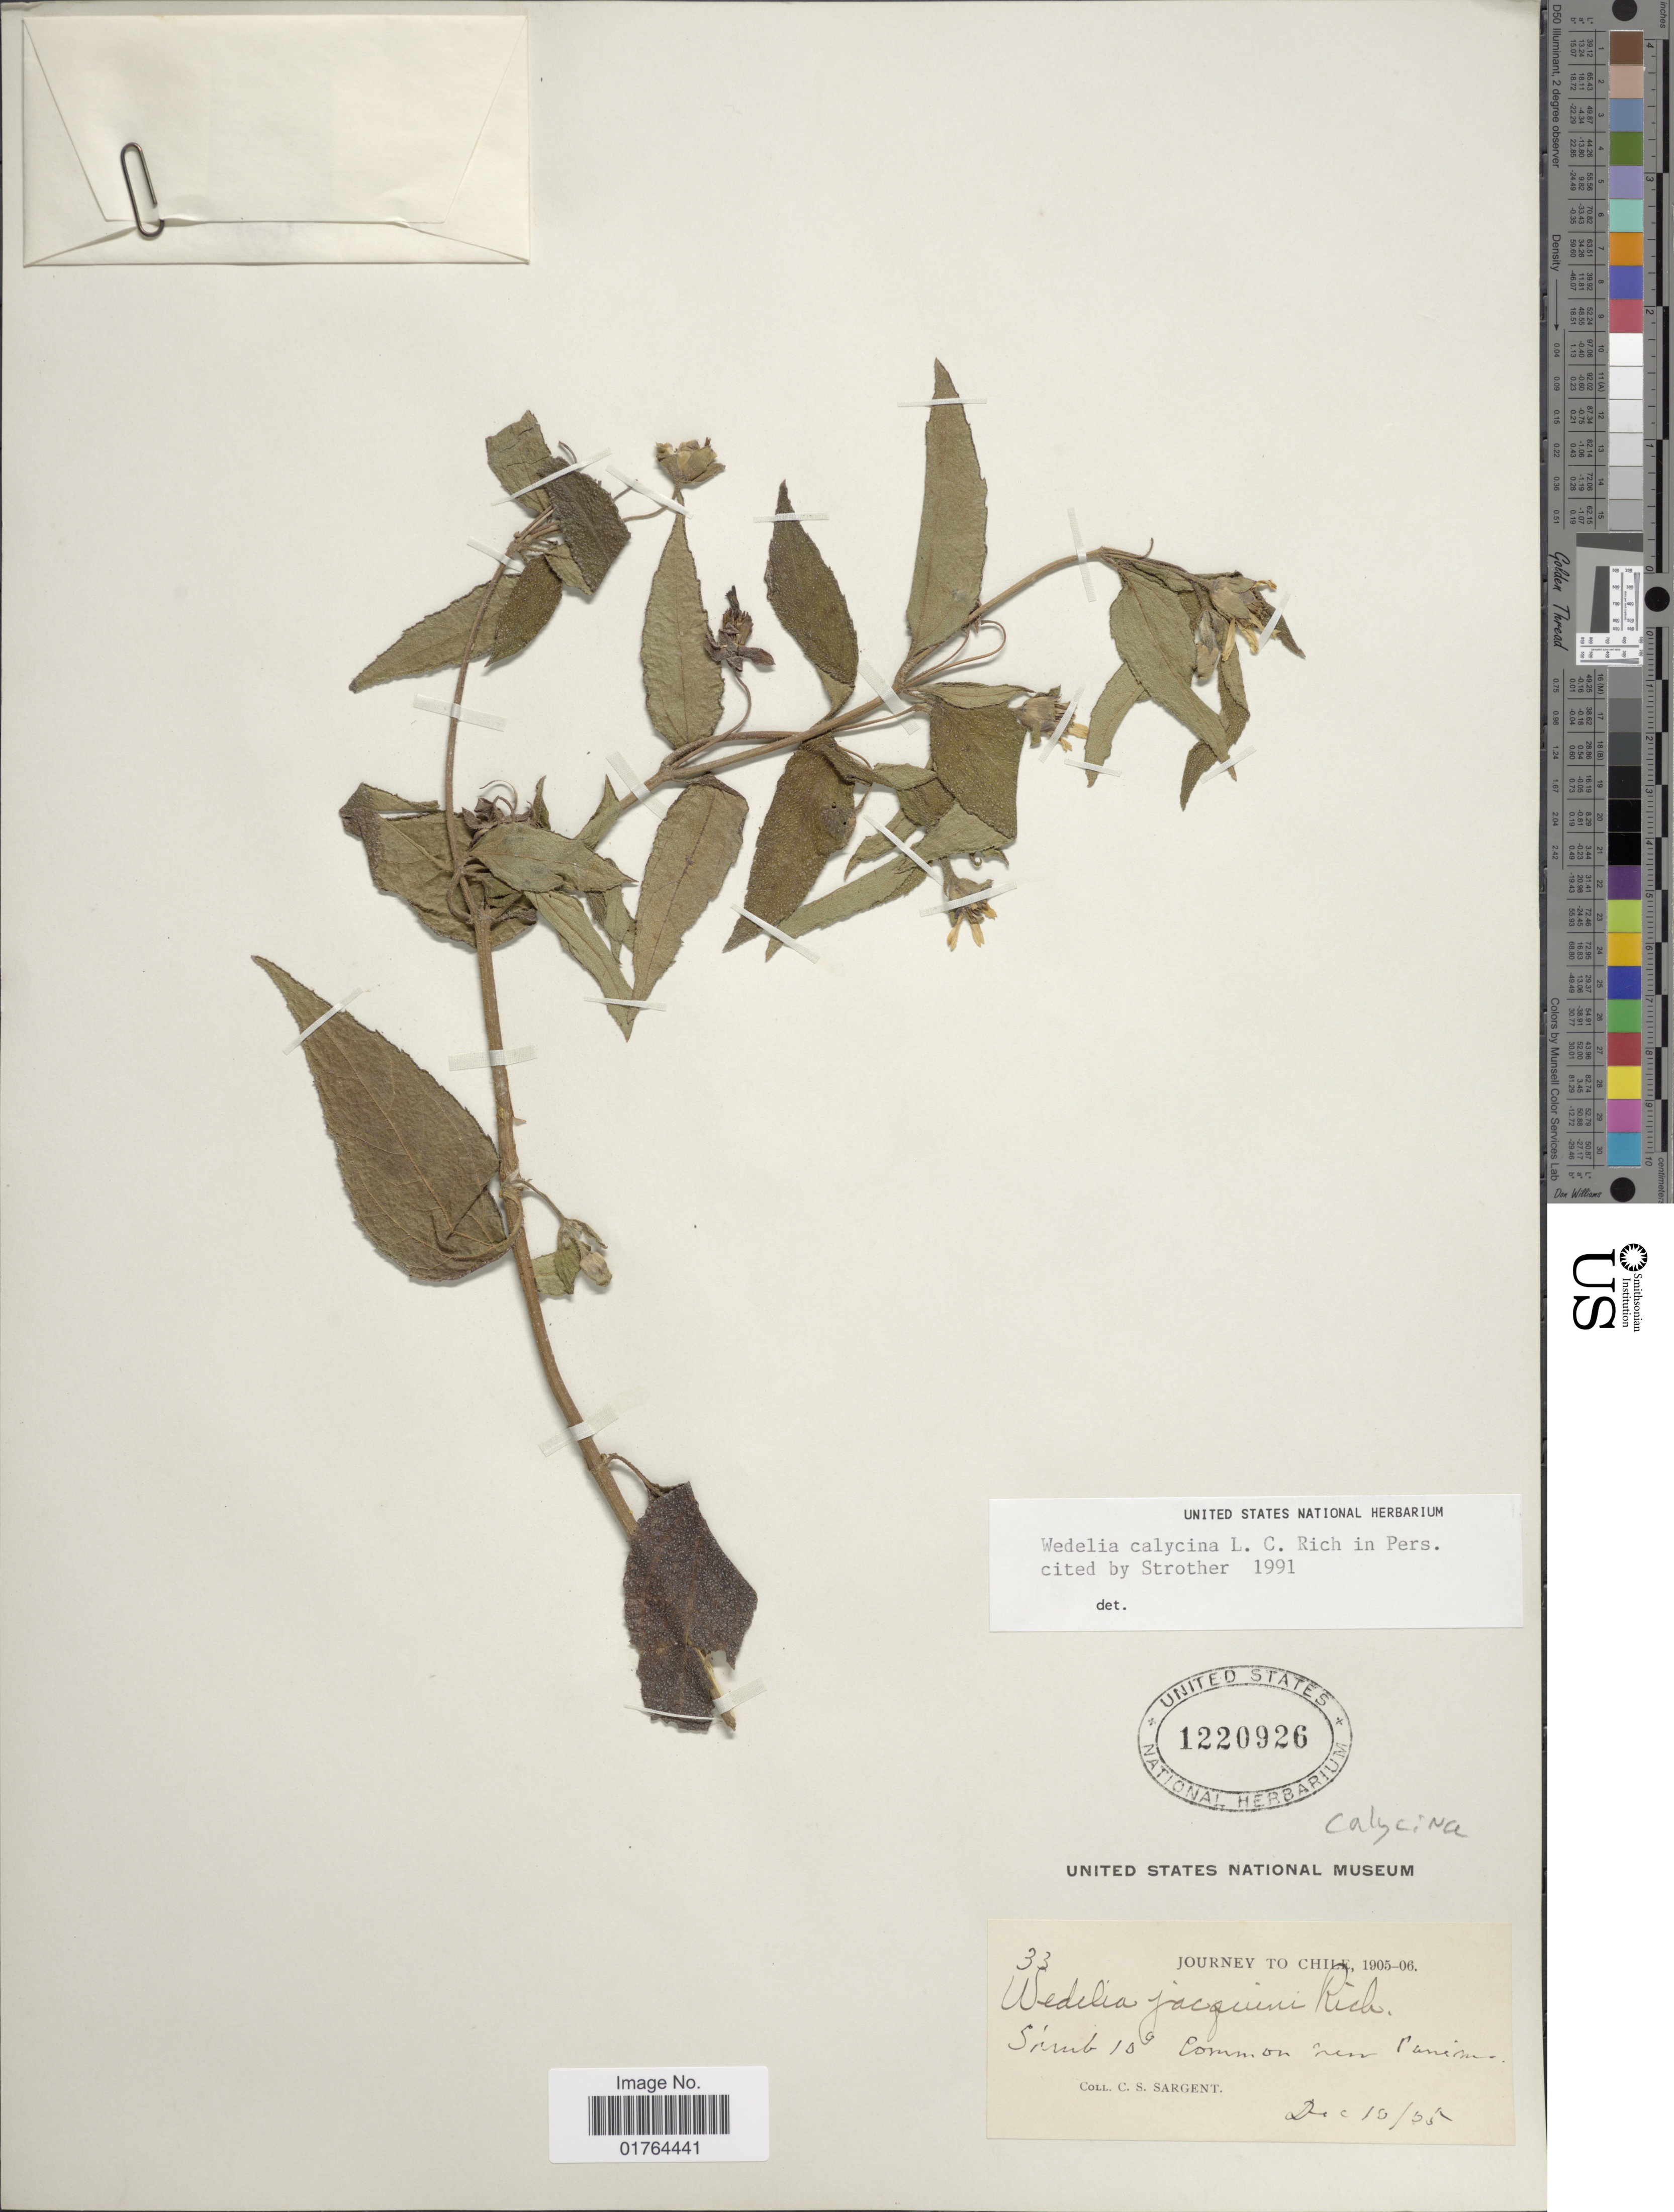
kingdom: Plantae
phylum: Tracheophyta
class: Magnoliopsida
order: Asterales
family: Asteraceae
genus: Wedelia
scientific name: Wedelia calycina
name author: Rich.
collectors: C. S. Sargent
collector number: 33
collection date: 1905-12-10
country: Chile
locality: Near Panisan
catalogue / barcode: US 1220926